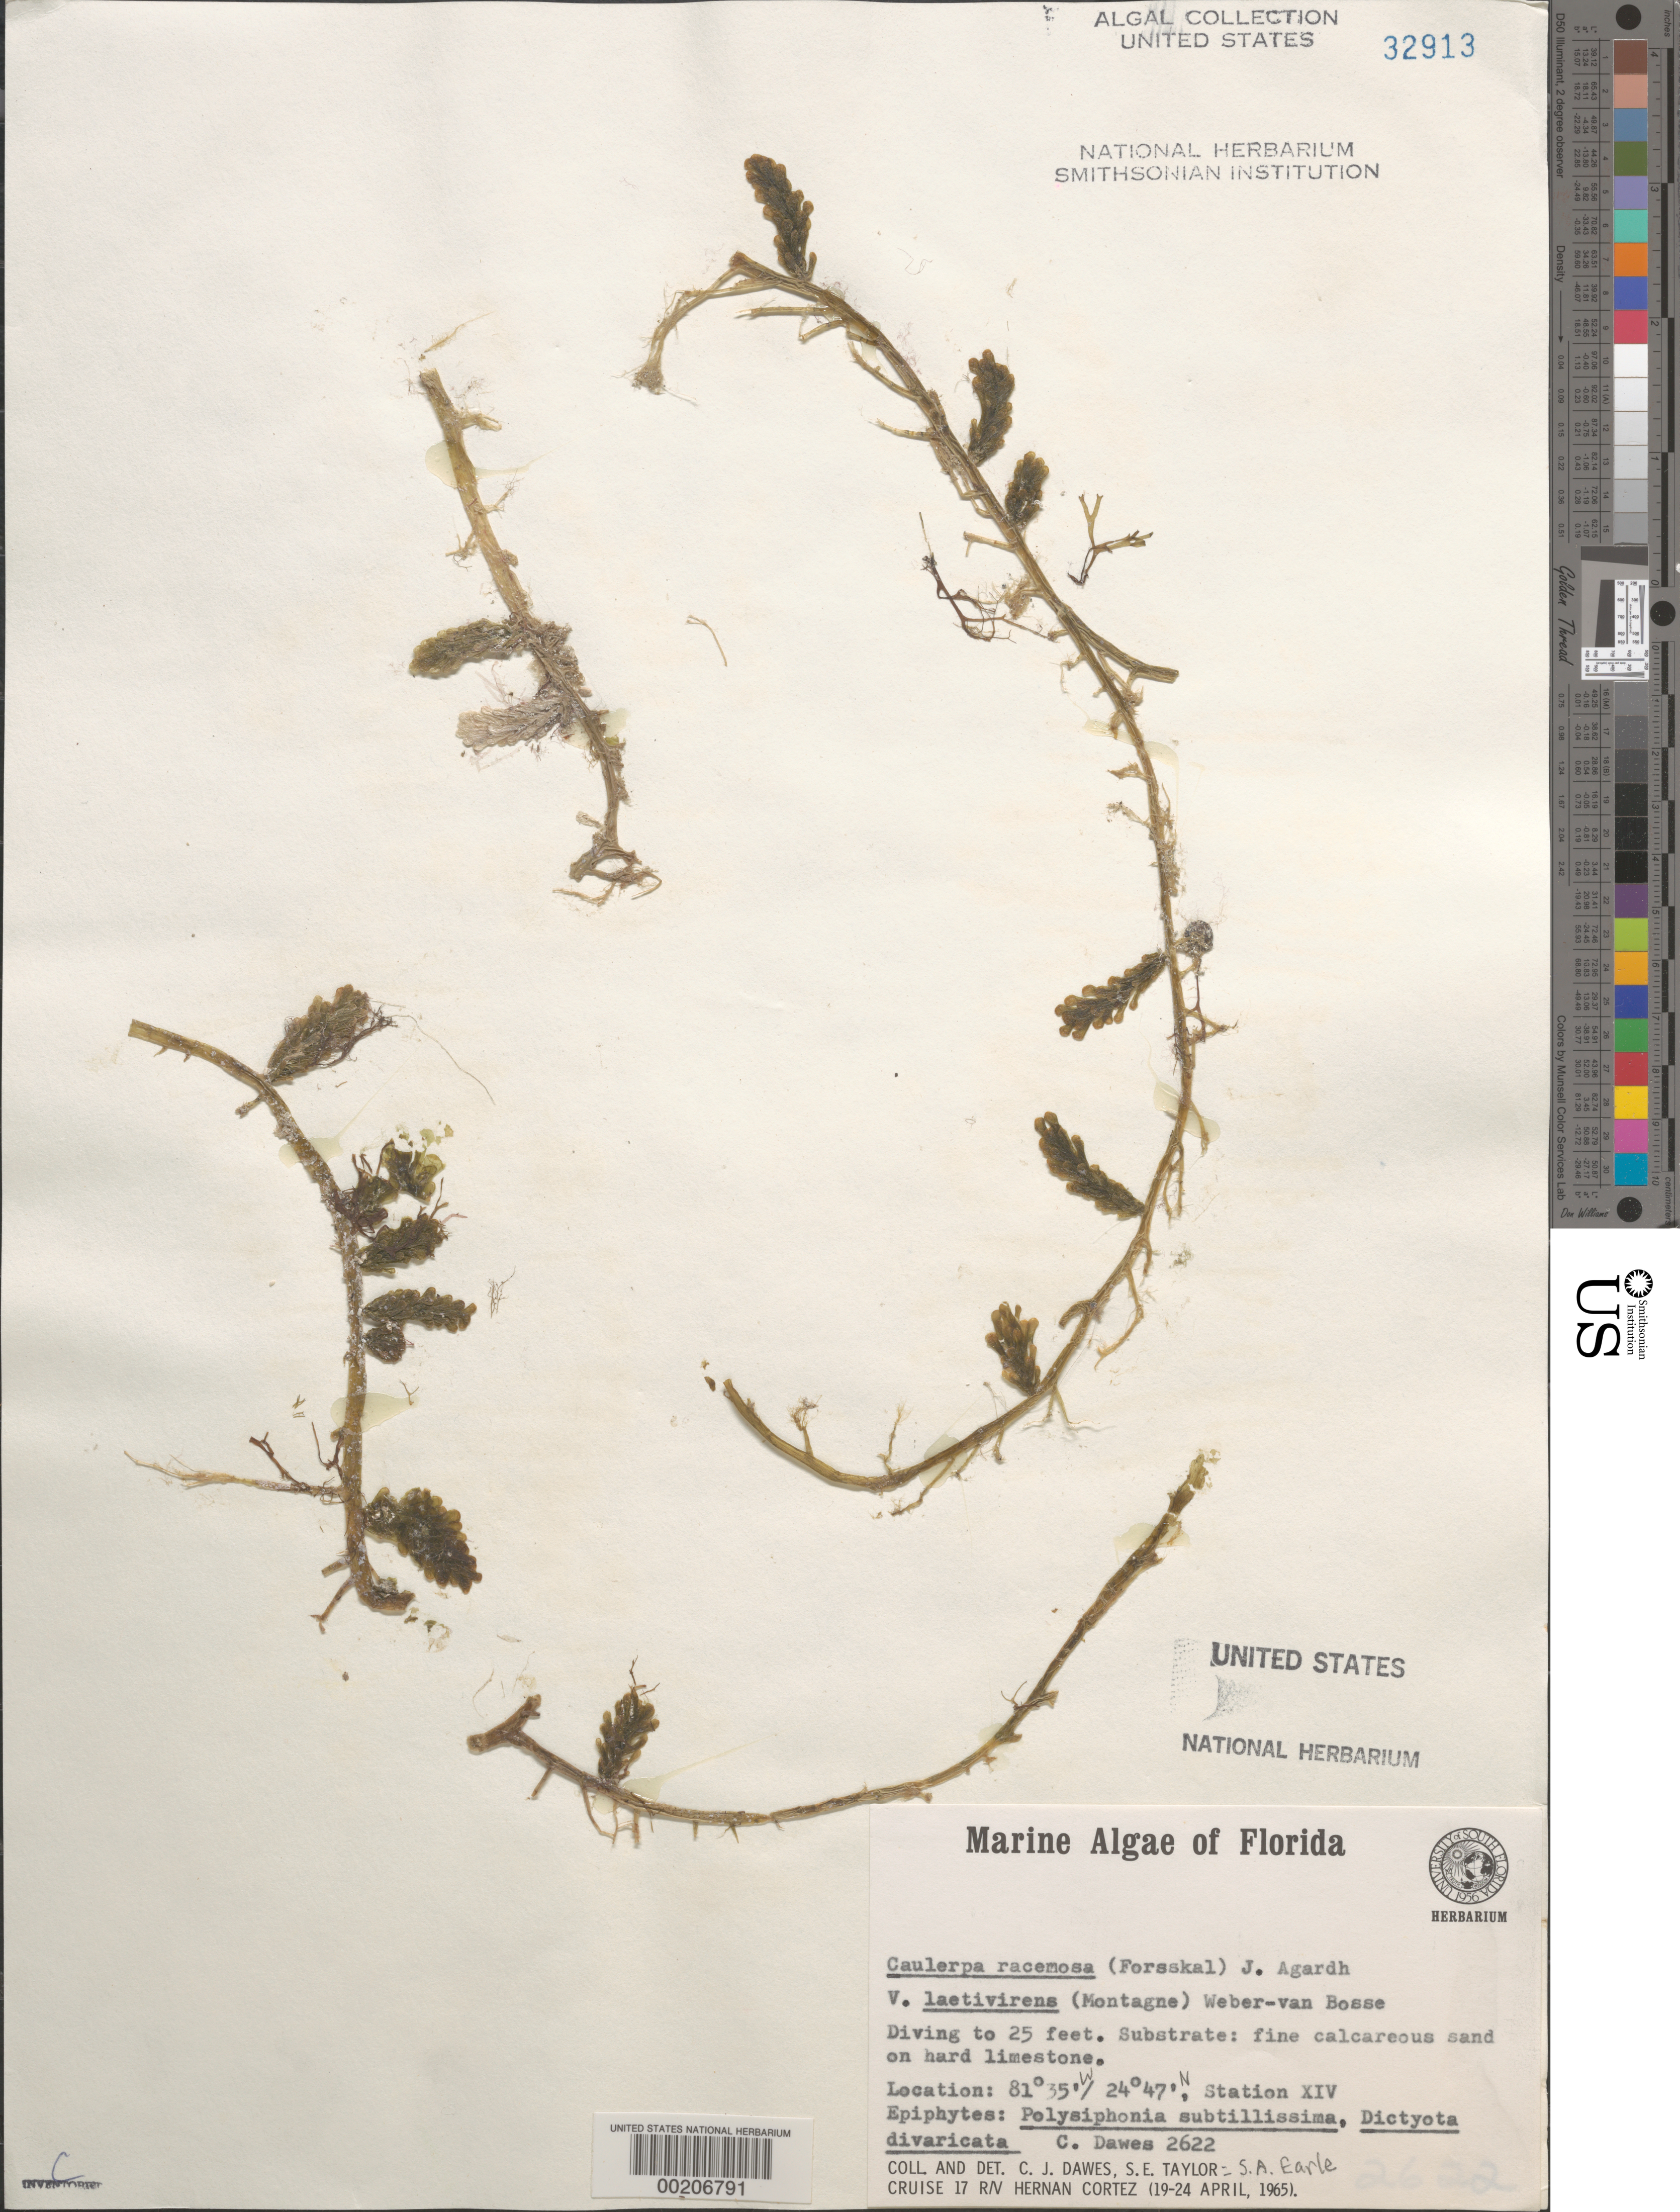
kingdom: Plantae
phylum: Chlorophyta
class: Ulvophyceae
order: Bryopsidales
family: Caulerpaceae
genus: Caulerpa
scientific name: Caulerpa racemosa var. laetevirens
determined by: Dawes, C. J.; Earle, S. A.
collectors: C. Dawes & S. A. Earle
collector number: Cjd 2622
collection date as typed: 19 Apr 1965 to 24 Apr 1965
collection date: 1965-04-19/1965-04-24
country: United States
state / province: Florida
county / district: Monroe County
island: Florida Keys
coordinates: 24 47' N, 81 35' W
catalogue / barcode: US 32913